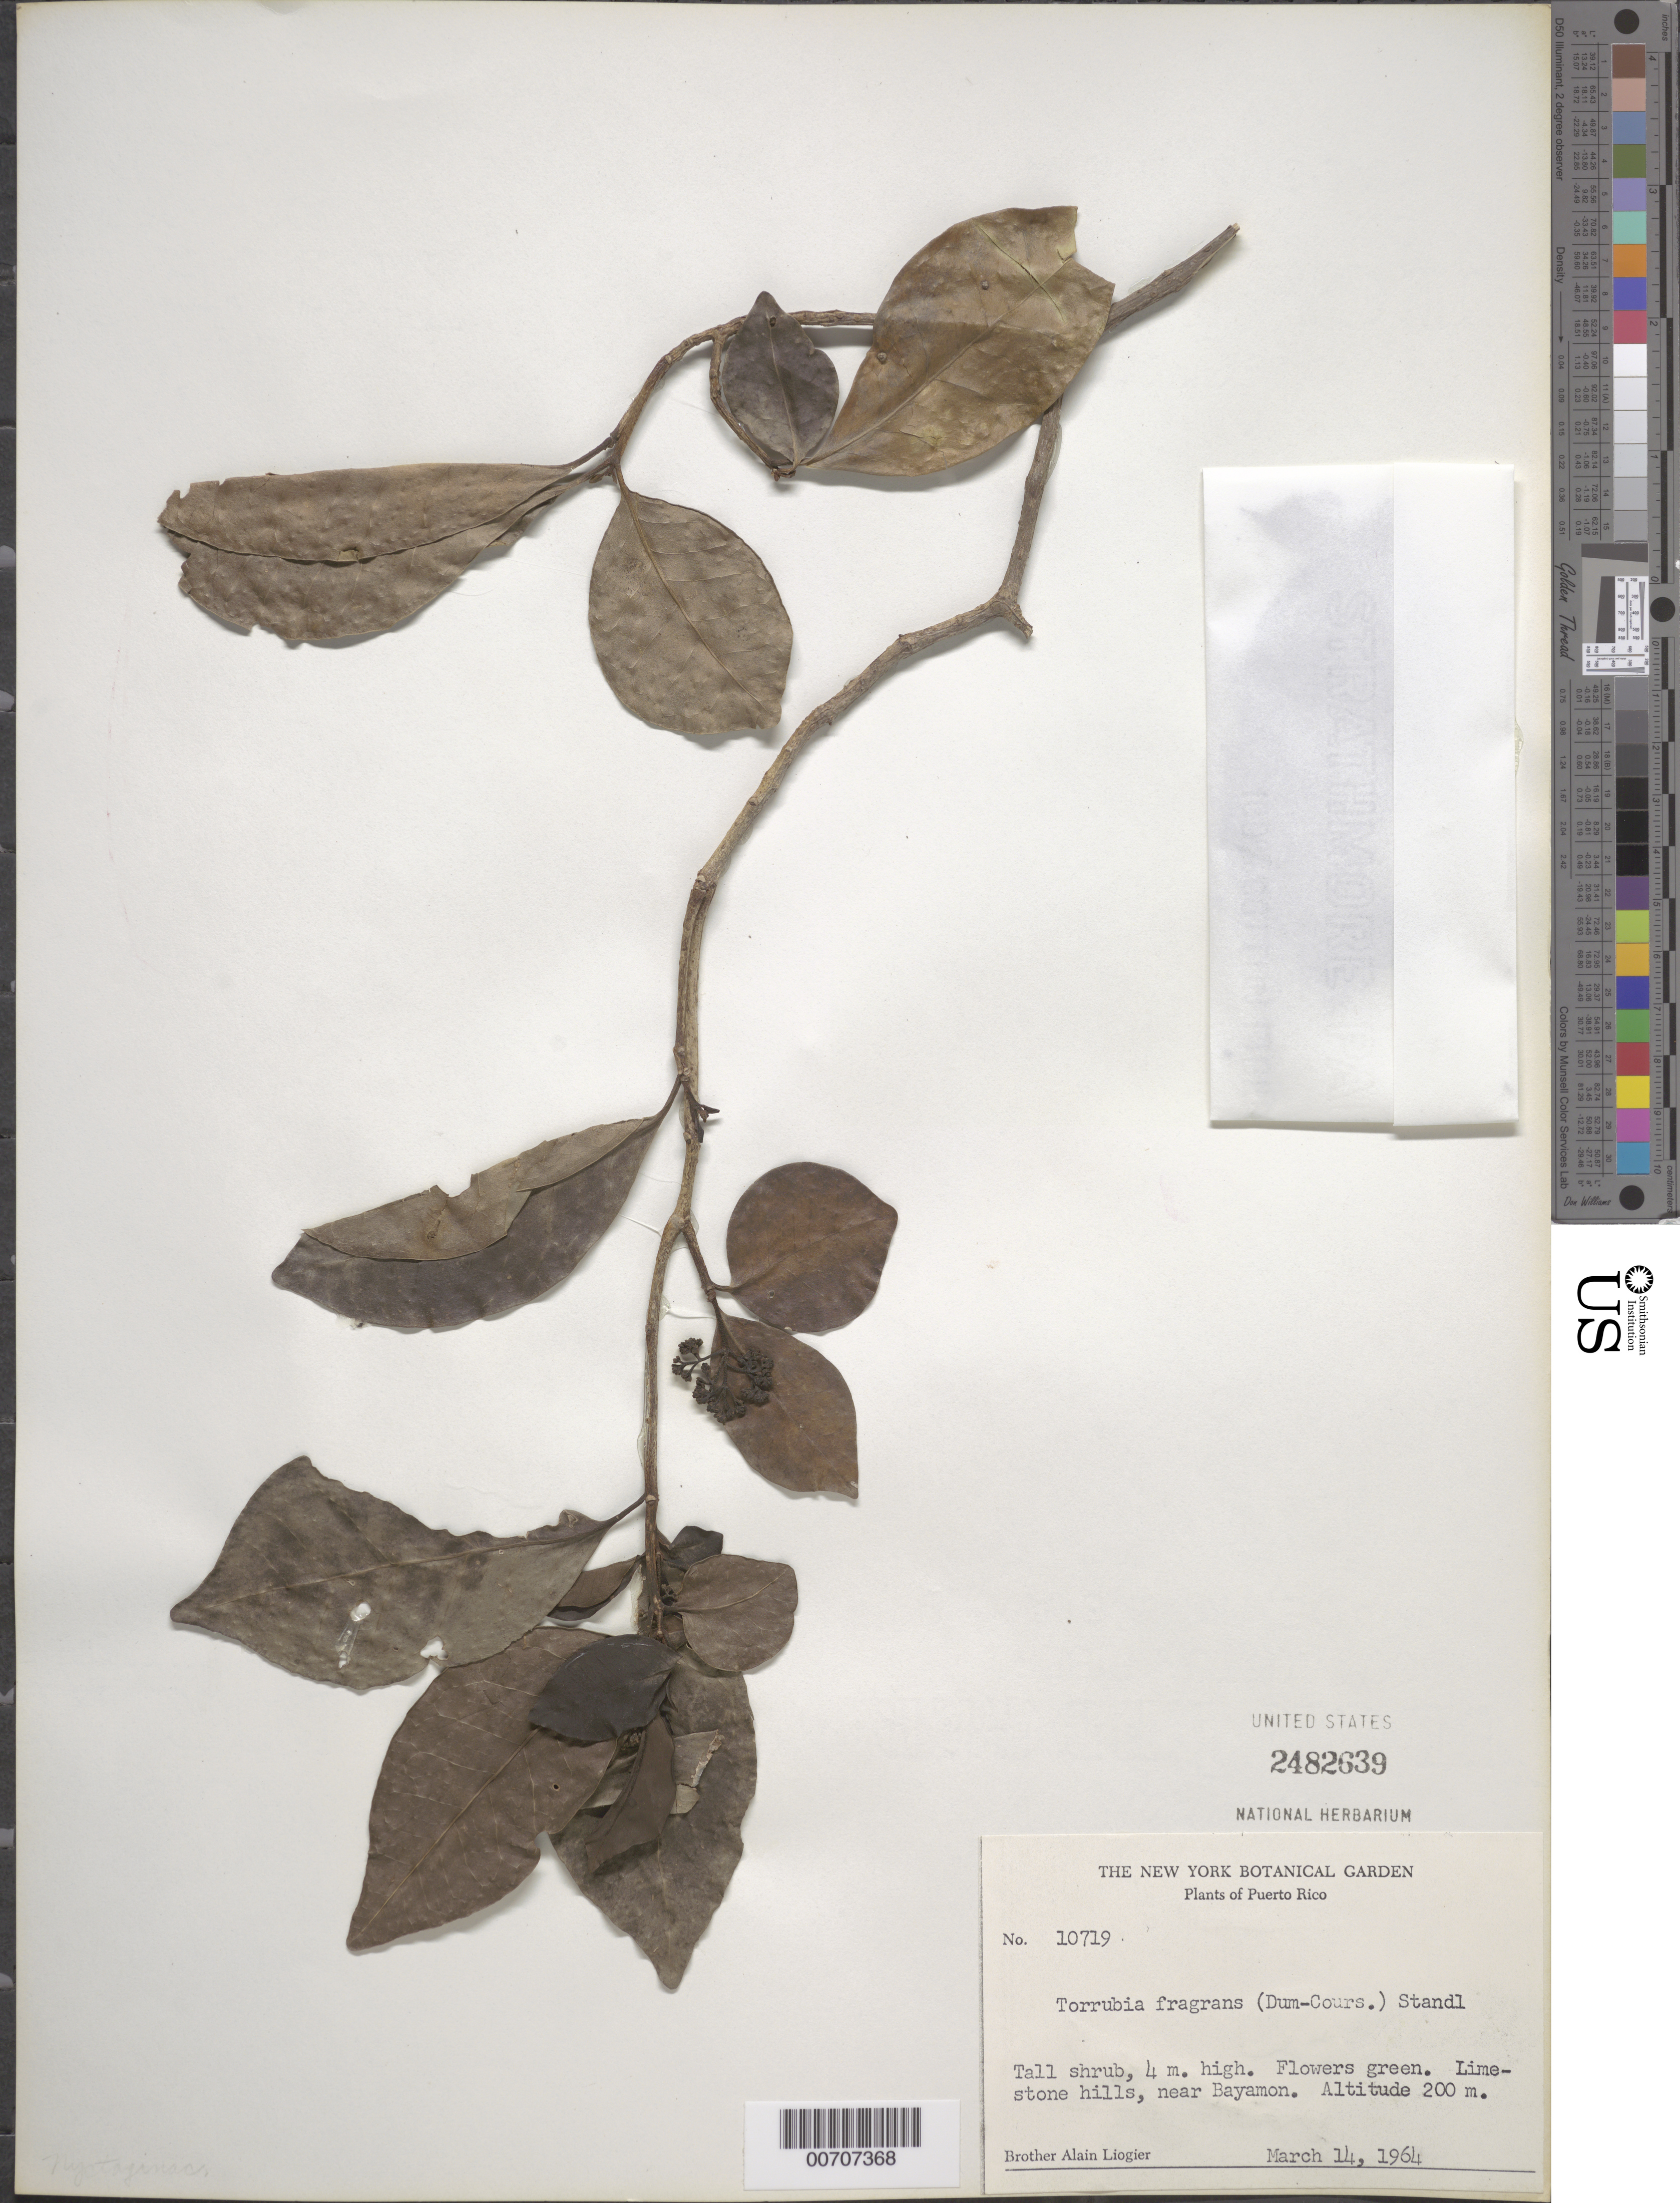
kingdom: Plantae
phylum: Tracheophyta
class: Magnoliopsida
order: Caryophyllales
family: Nyctaginaceae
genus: Guapira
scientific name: Guapira fragrans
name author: (Dum. Cours.) Little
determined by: Strong, Mark T., (BOT), Smithsonian Institution - National Museum of Natural History (UNITED STATES)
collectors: A. H. Liogier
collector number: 10719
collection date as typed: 14 Mar 1964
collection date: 1964-03-14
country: Puerto Rico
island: Greater Antilles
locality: Bayamon, vic of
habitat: Limestone hills.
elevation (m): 200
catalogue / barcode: US 2482639